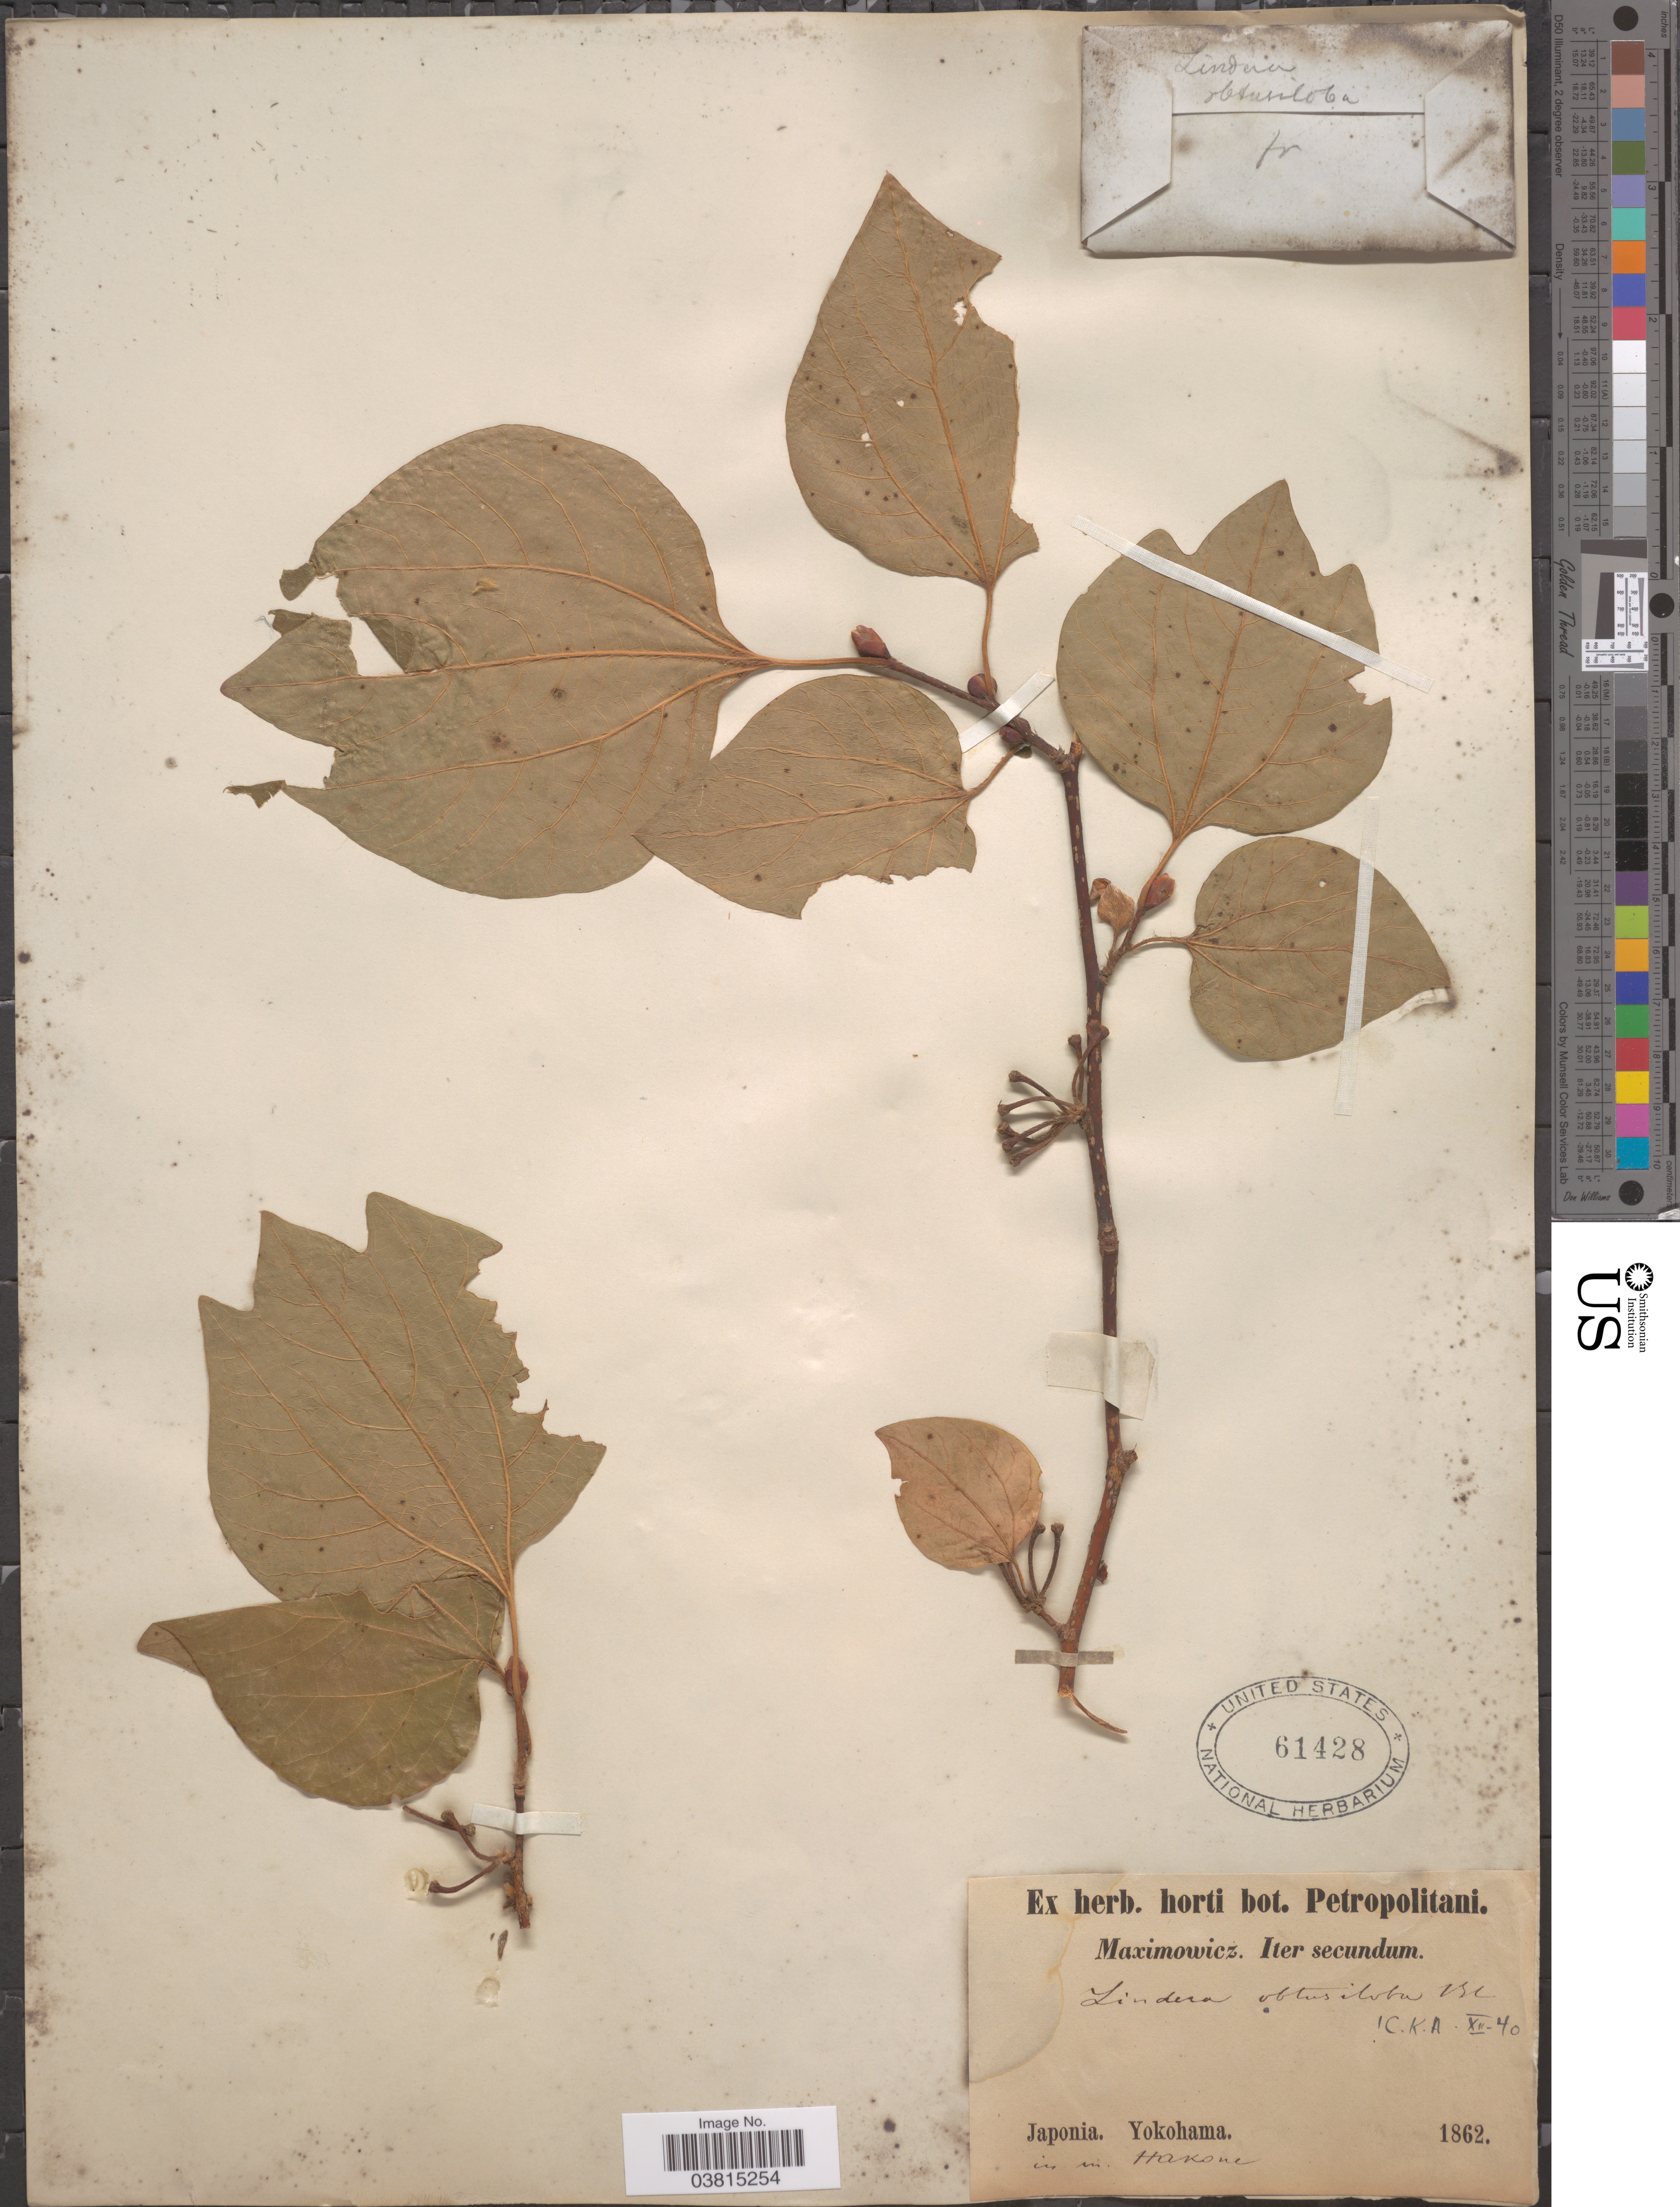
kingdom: Plantae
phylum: Tracheophyta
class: Magnoliopsida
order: Laurales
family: Lauraceae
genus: Lindera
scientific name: Lindera obtusiloba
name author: Blume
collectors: -. Maximowicz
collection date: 1862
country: Japan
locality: Yokohama.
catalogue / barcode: US 61428